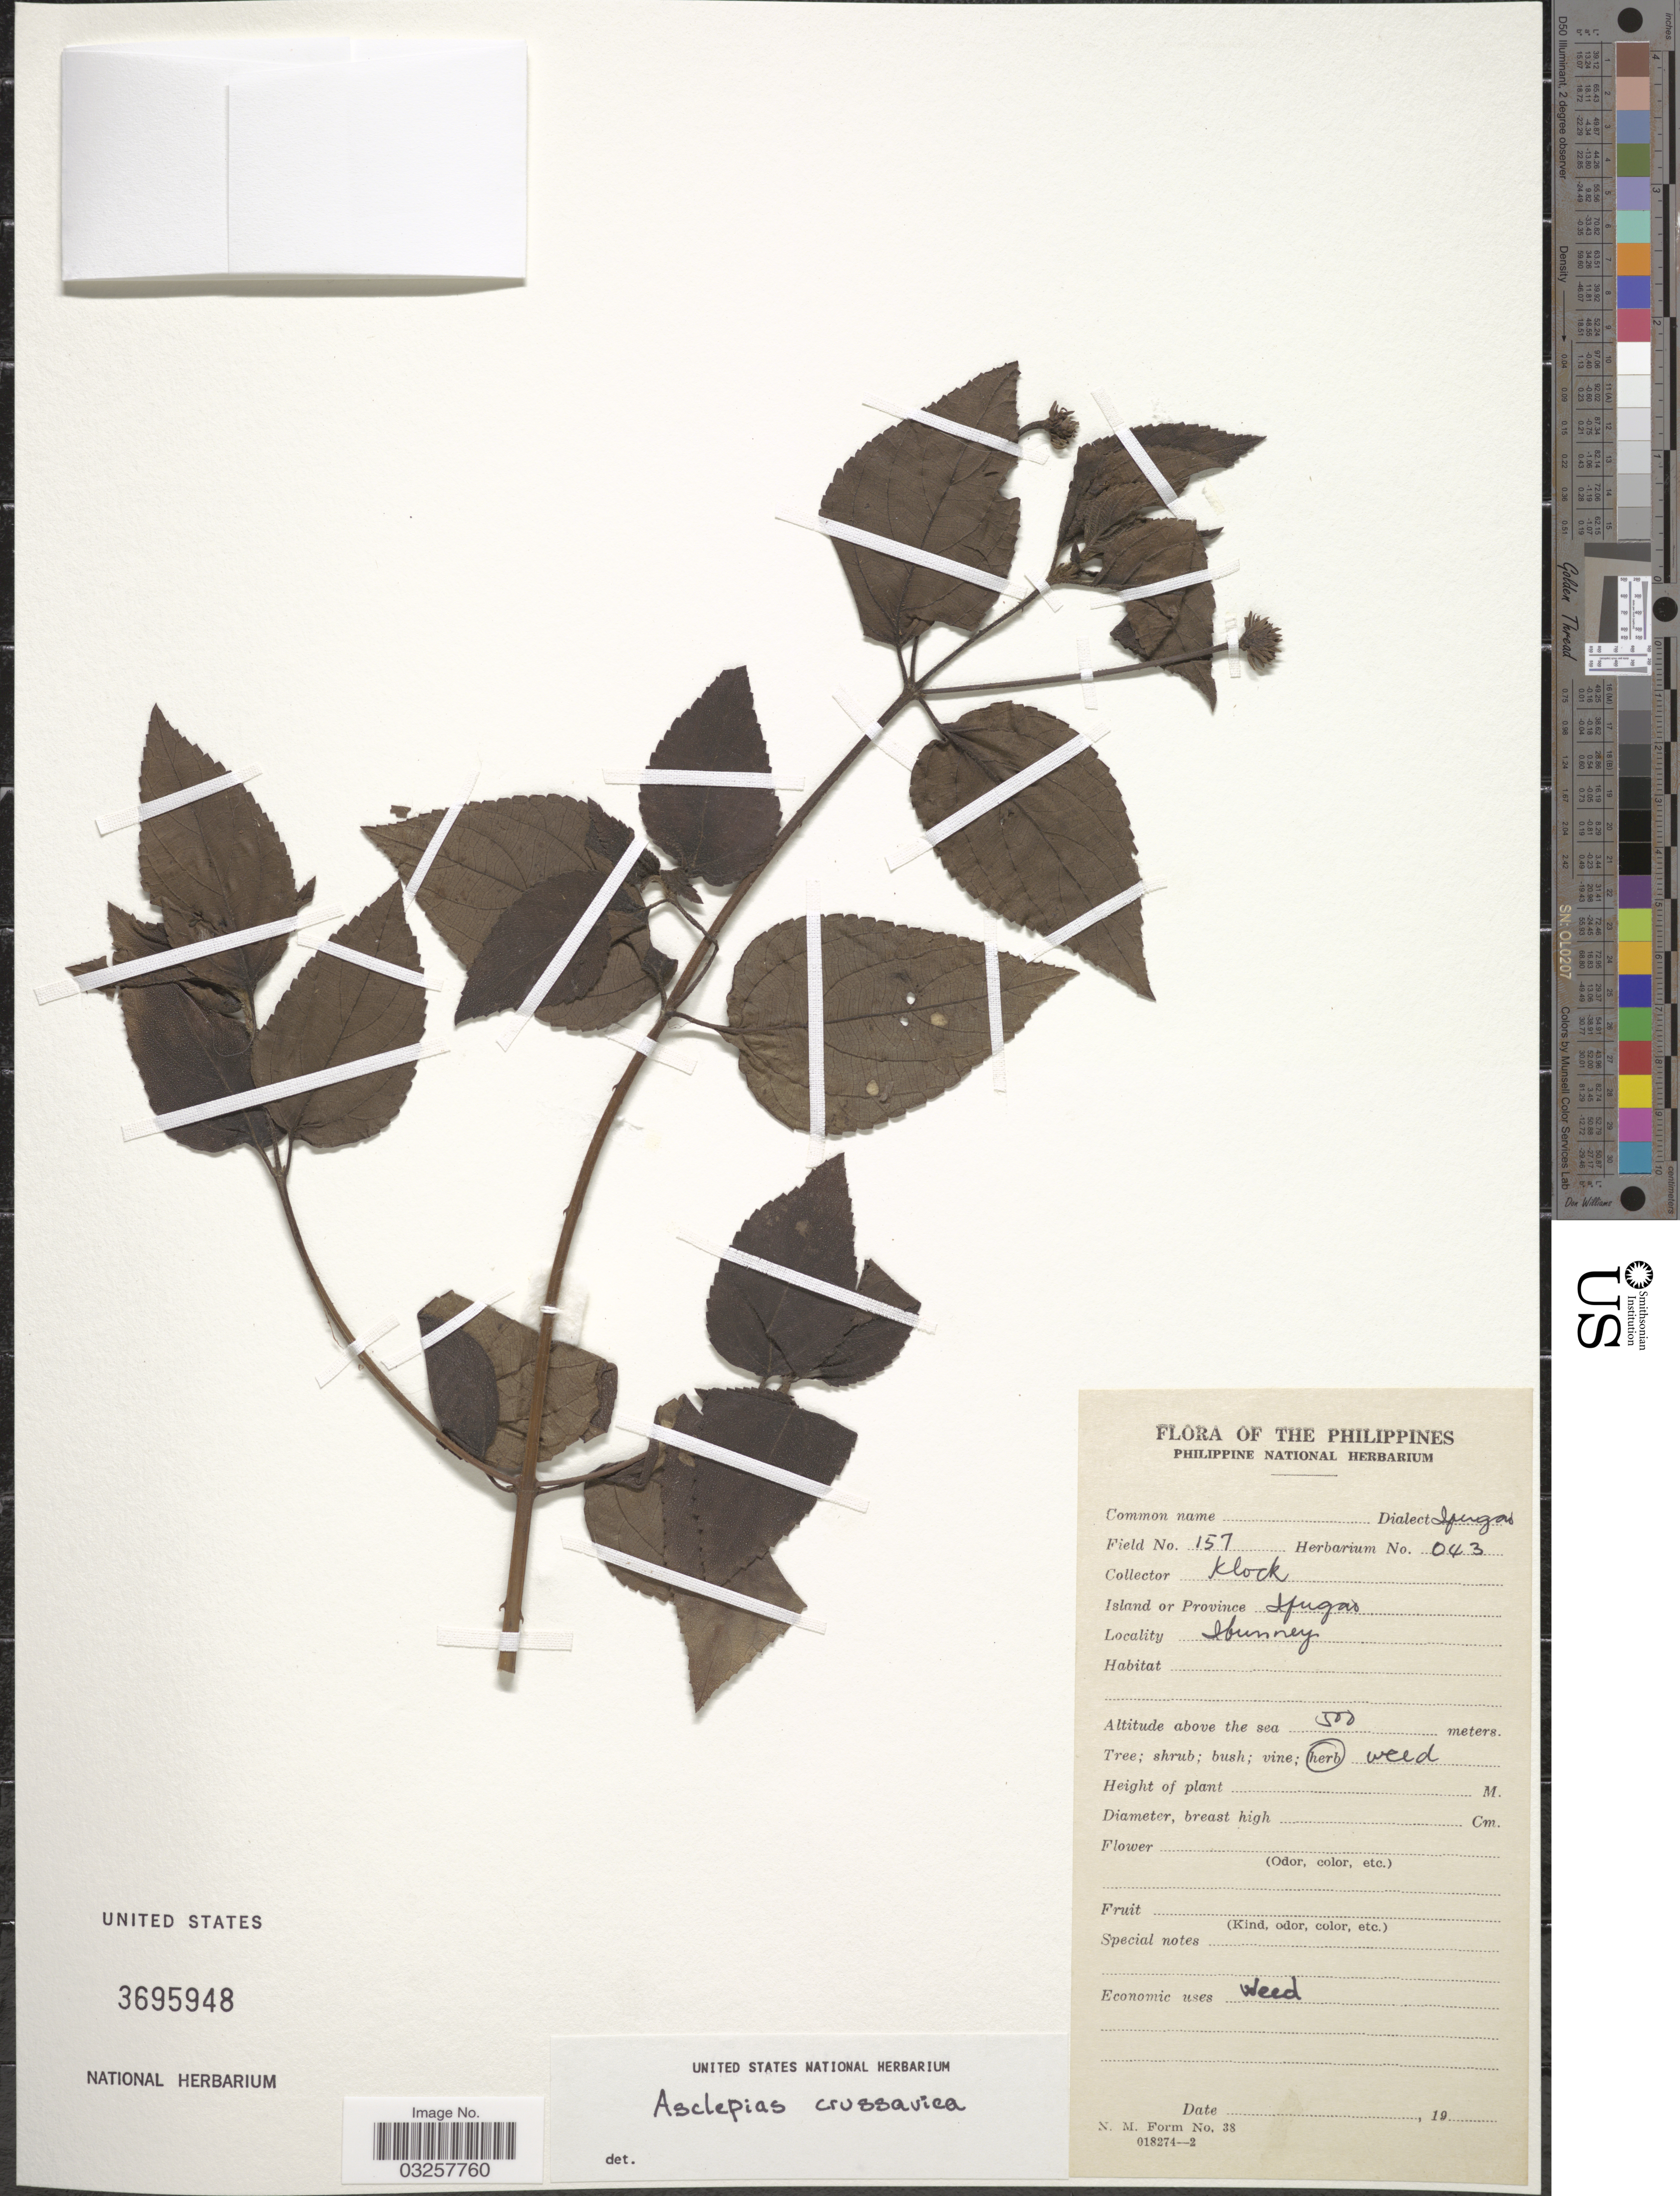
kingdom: Plantae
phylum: Tracheophyta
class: Magnoliopsida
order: Gentianales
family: Apocynaceae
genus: Asclepias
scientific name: Asclepias curassavica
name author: L.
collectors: Klock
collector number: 157/043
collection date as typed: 19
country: Philippines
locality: Province Ifugao. Ibunney.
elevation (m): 500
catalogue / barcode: US 3695948